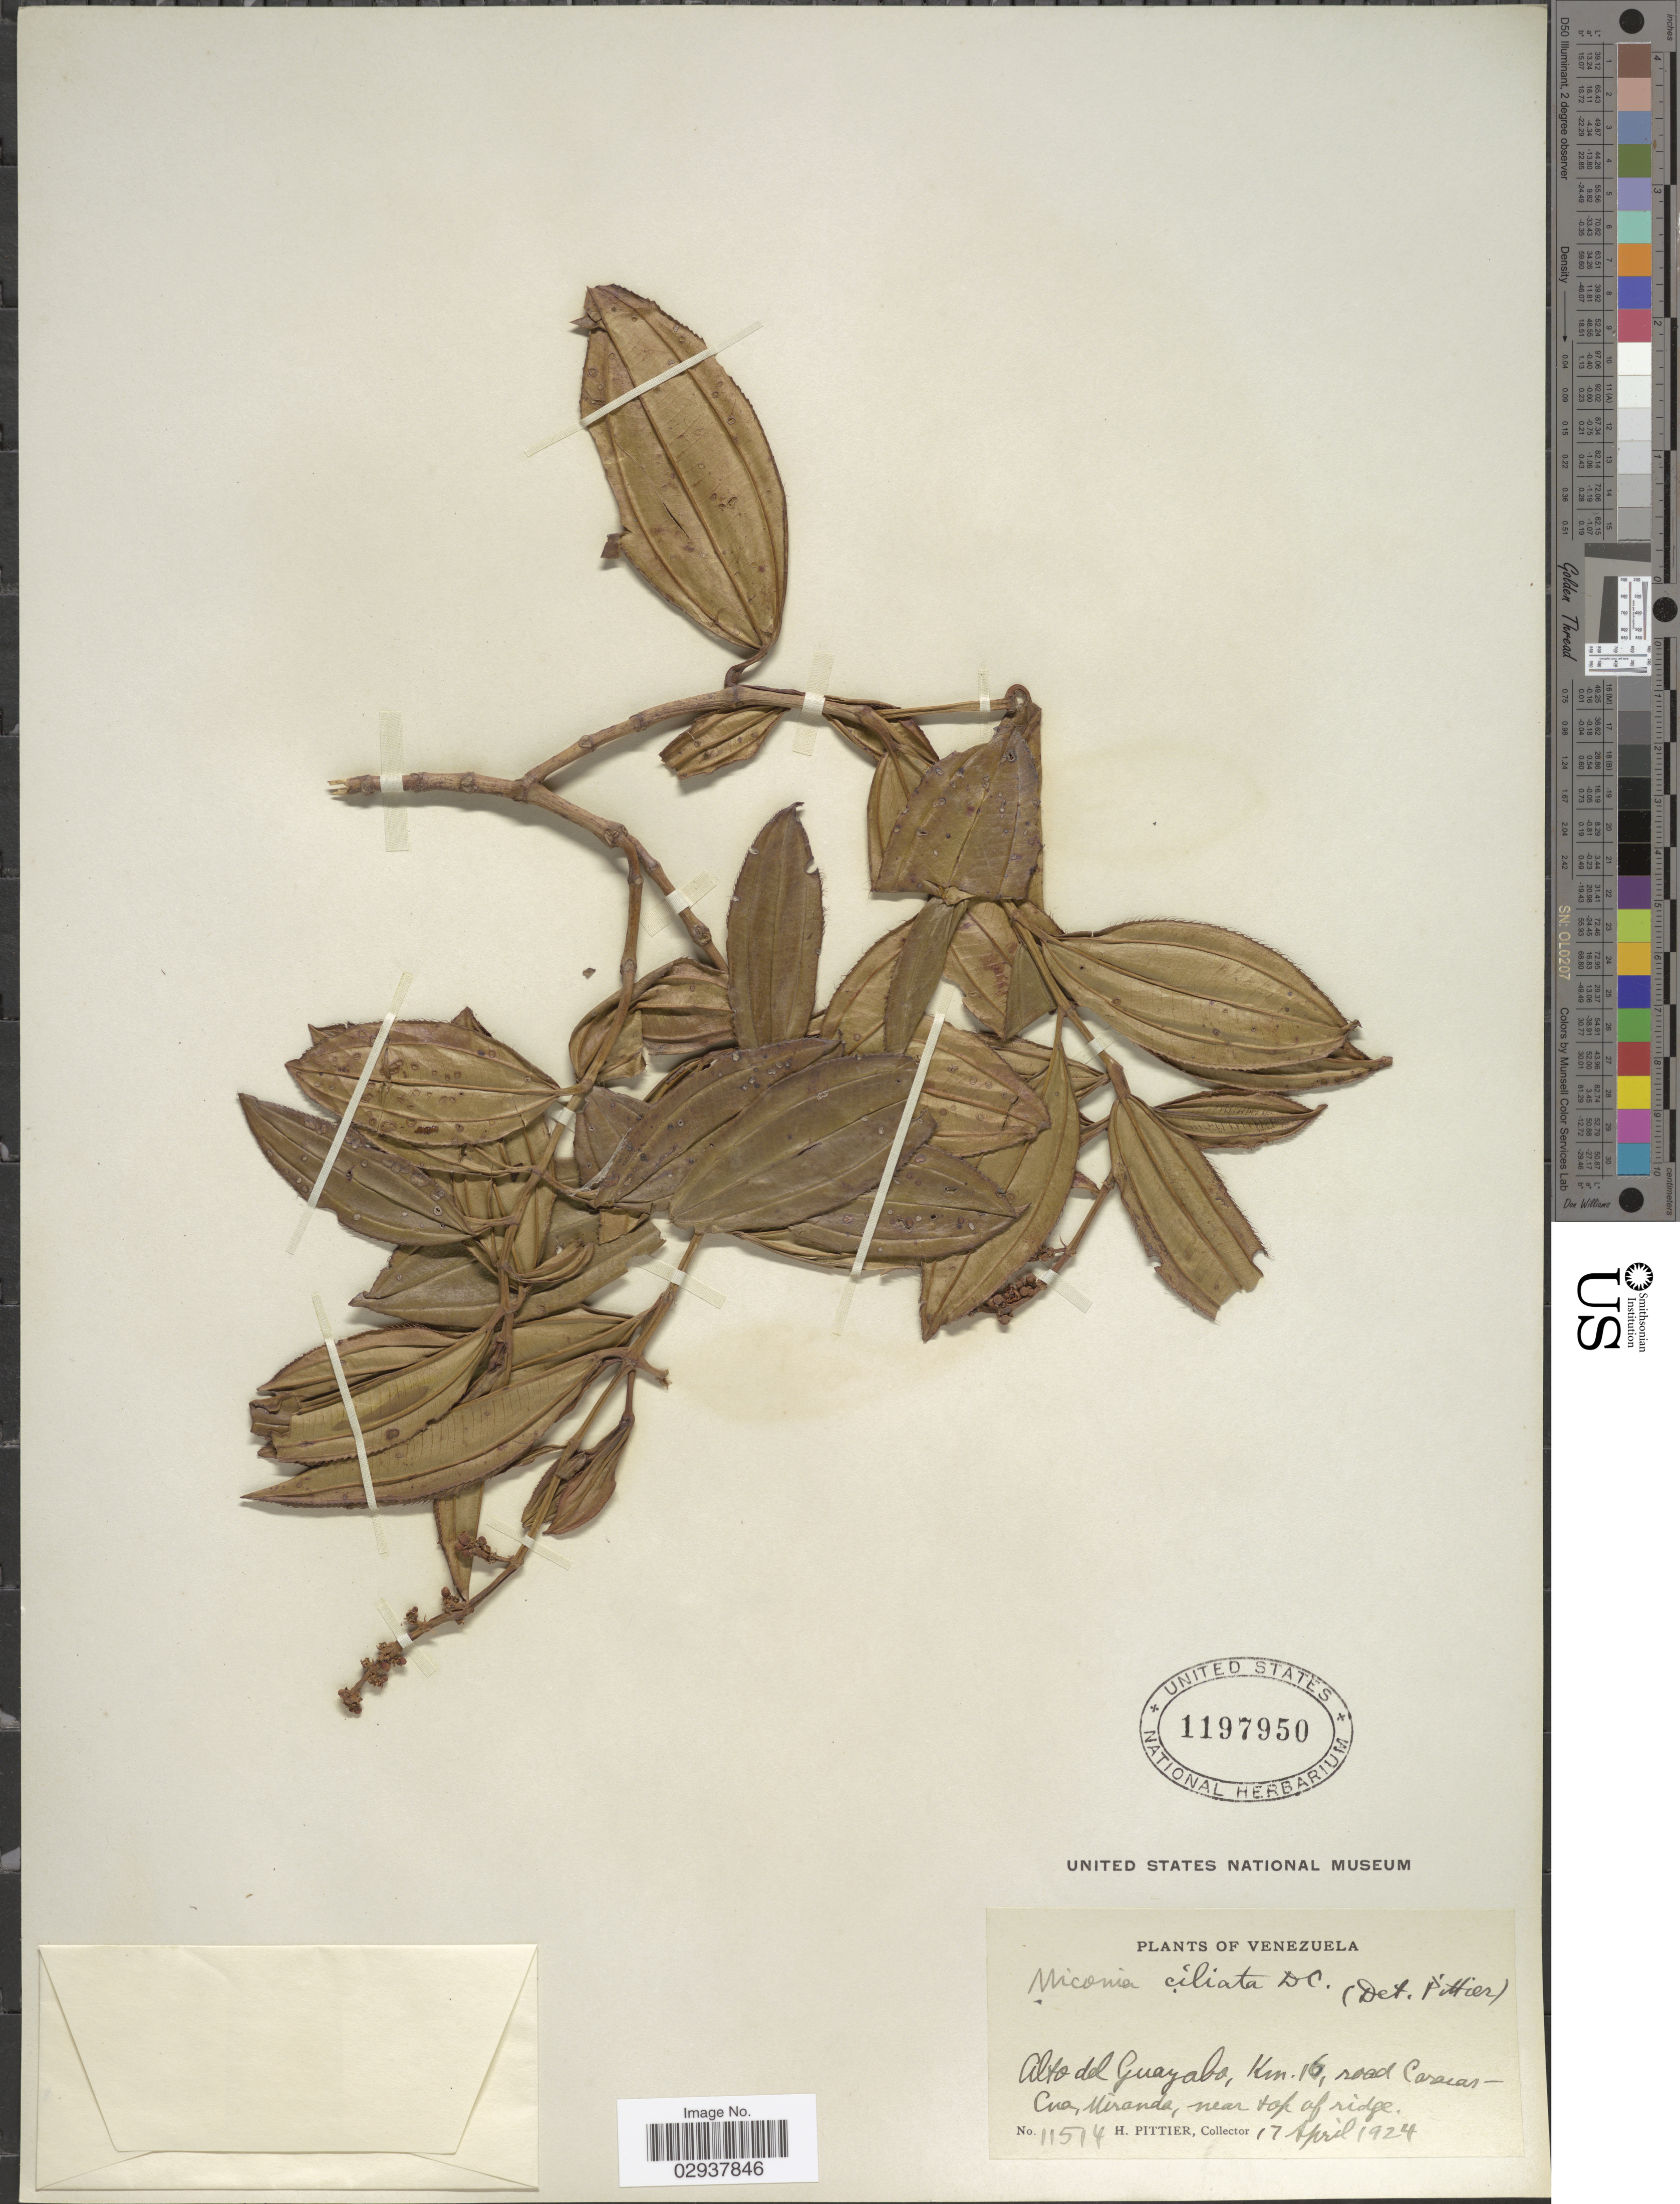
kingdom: Plantae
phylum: Tracheophyta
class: Magnoliopsida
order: Myrtales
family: Melastomataceae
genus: Miconia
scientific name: Miconia ciliata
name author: (Rich.) DC.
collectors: H. F. Pittier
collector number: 11514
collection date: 1924-04-17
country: Venezuela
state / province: Miranda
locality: Alto del Guayabo, Km. 16, road Caracas-Cua, Miranda, near top of ridge.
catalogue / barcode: US 1197950